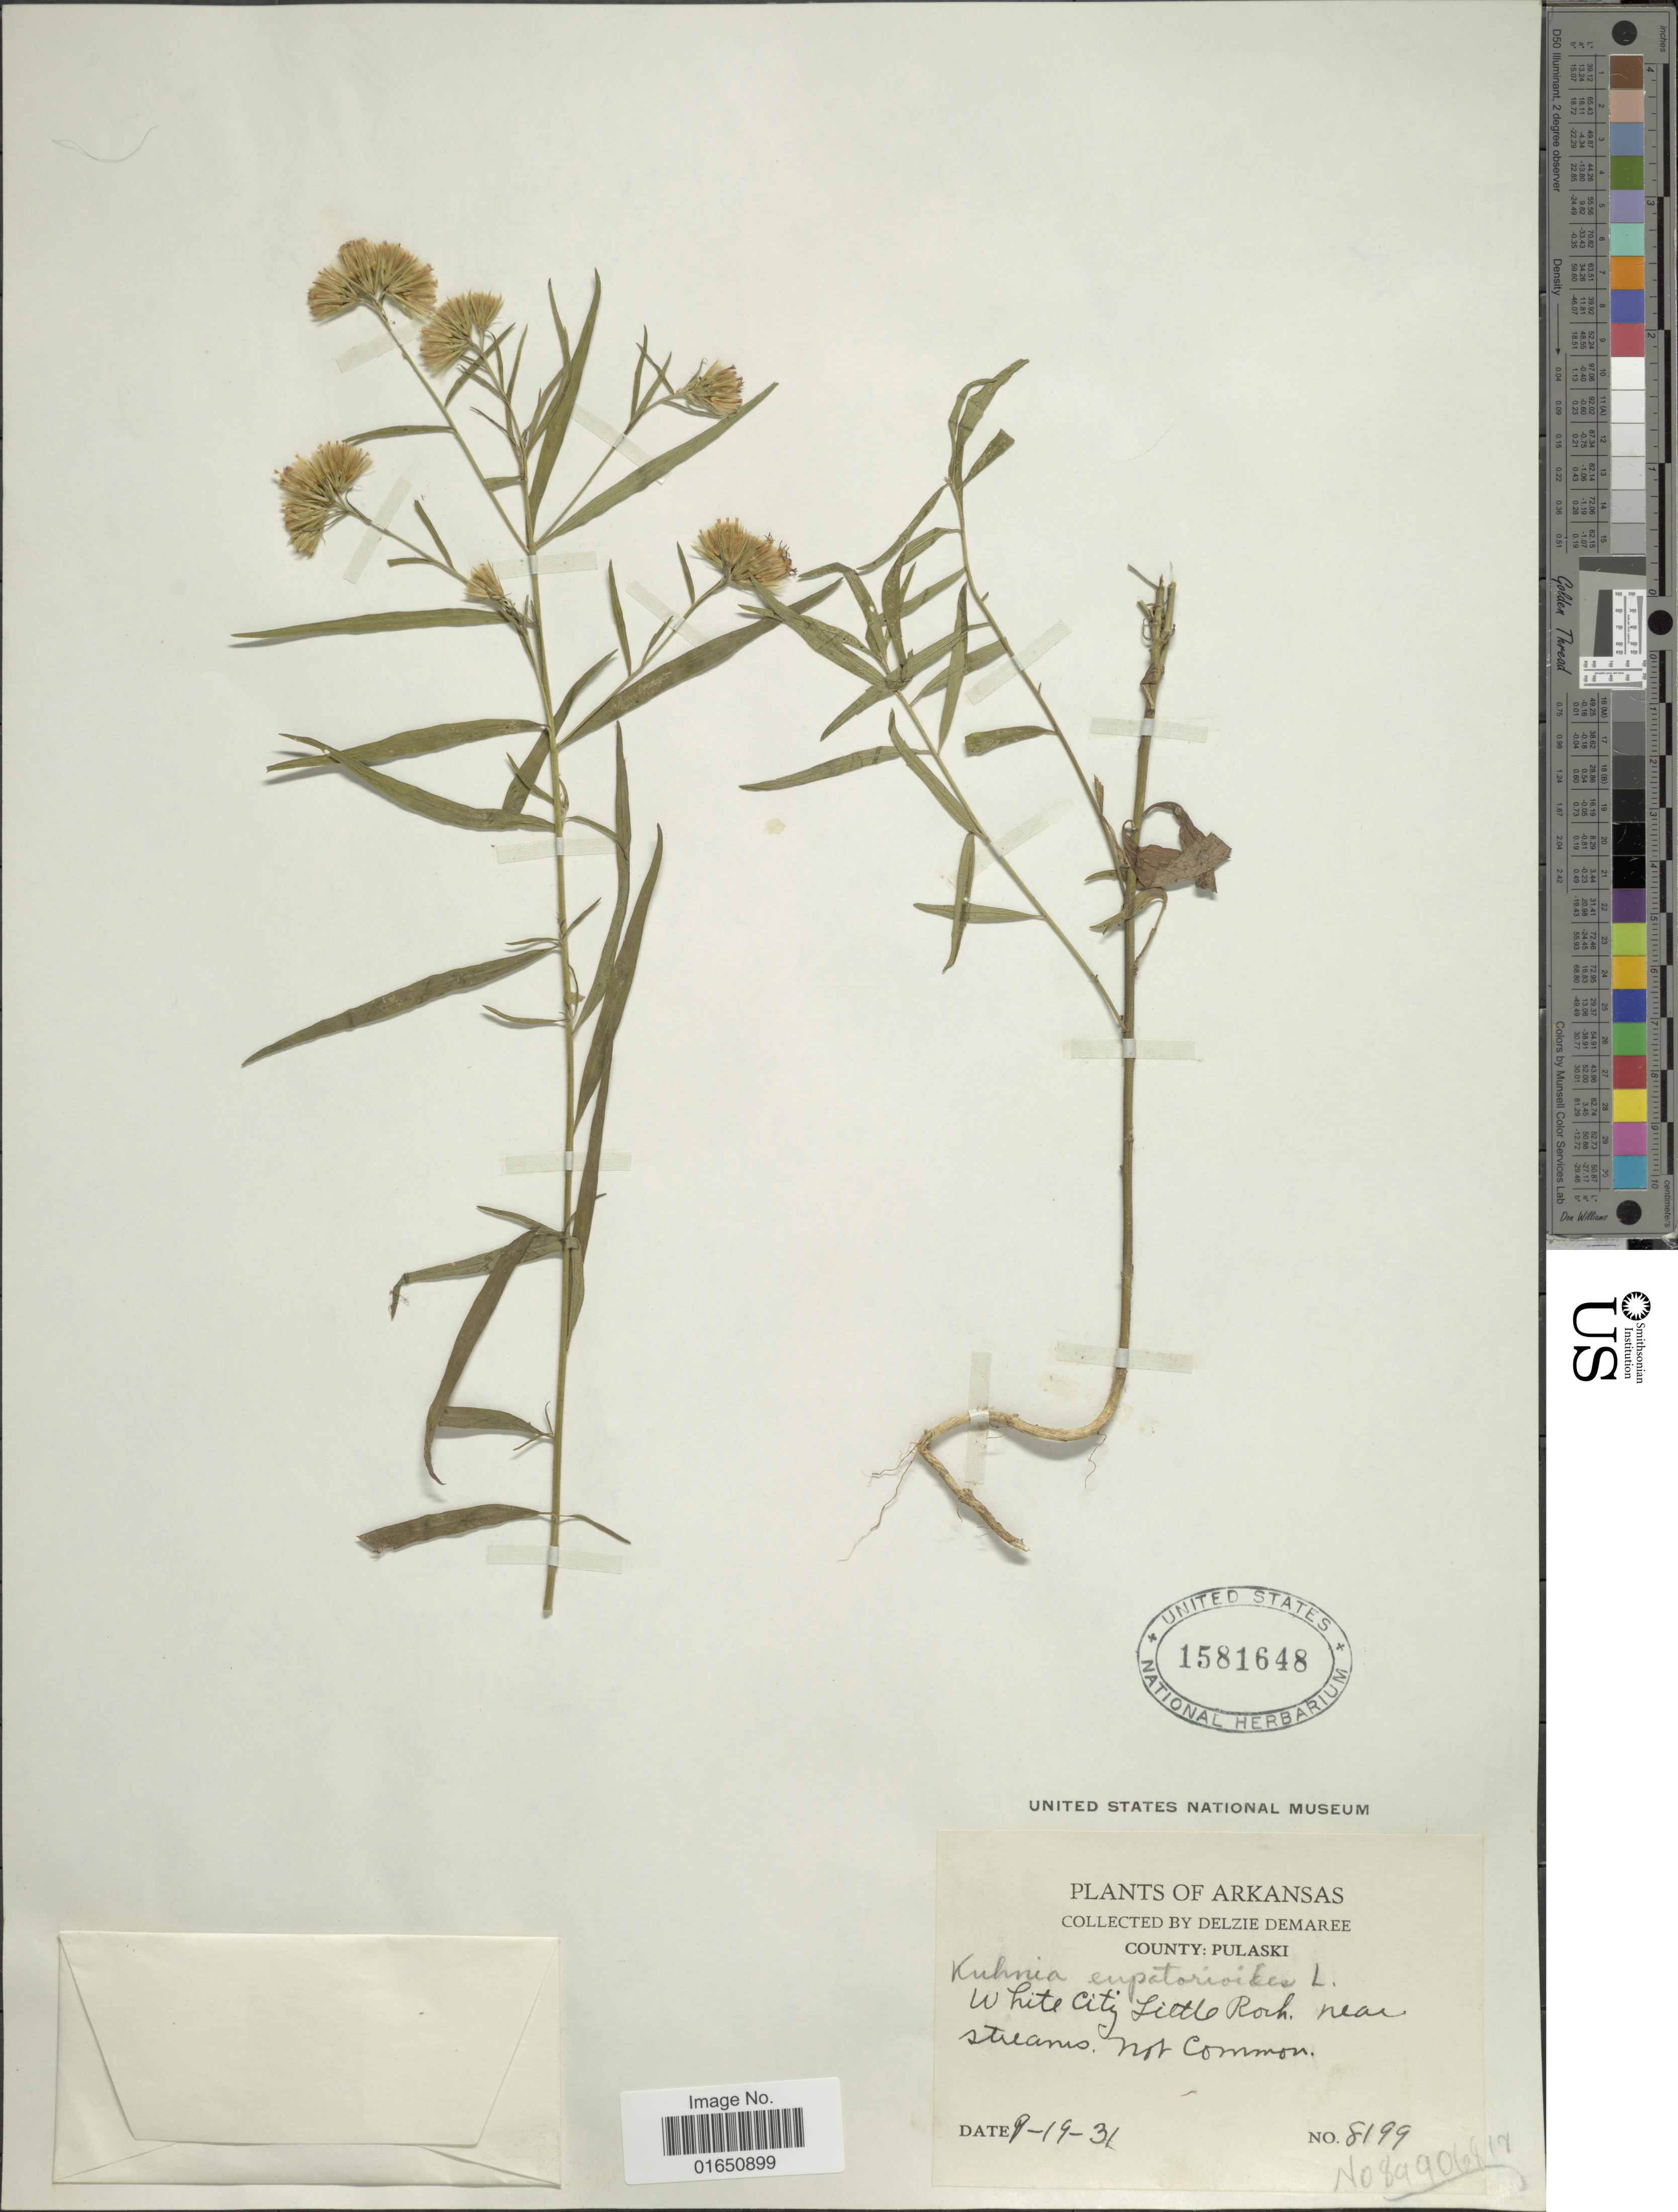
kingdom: Plantae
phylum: Tracheophyta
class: Magnoliopsida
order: Asterales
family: Asteraceae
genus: Brickellia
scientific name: Brickellia eupatorioides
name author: (L.) Shinners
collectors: D. Demaree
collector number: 8199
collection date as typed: Transcribed d/m/y: 19/9/31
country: United States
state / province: Arkansas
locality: County: Pulaski. White City Little Rock near streams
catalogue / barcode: US 1581648